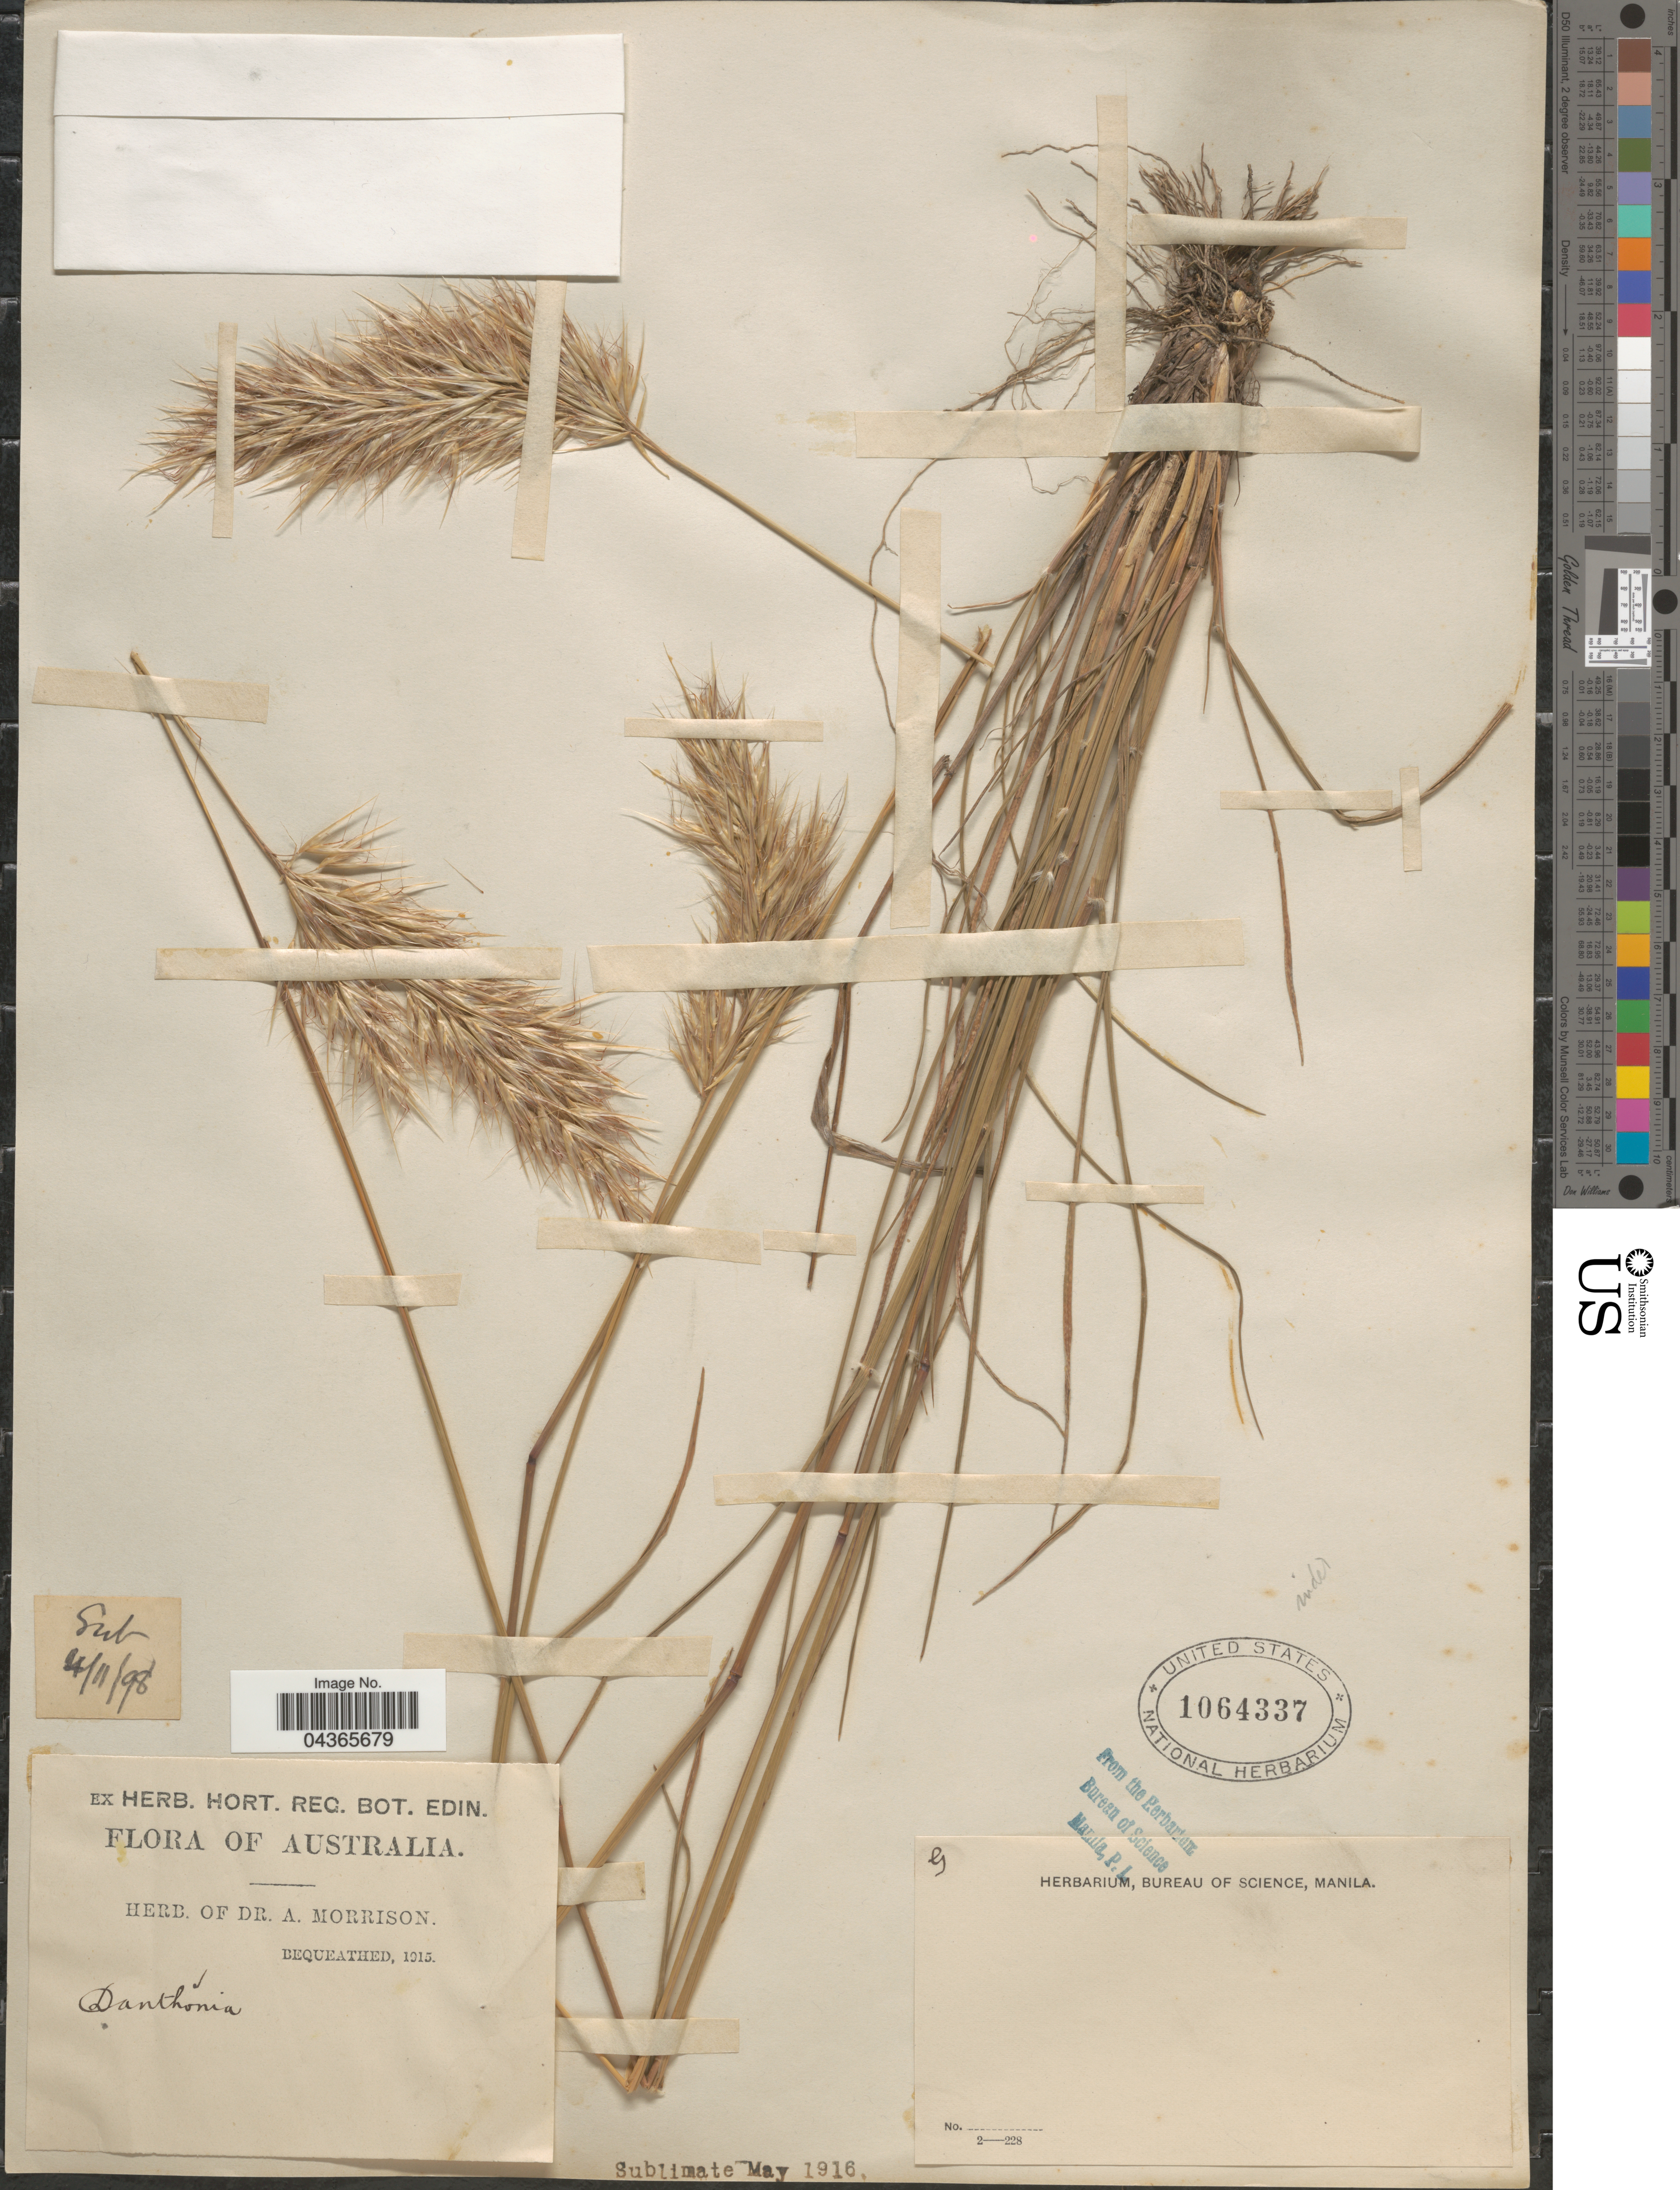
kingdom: Plantae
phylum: Tracheophyta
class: Liliopsida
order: Poales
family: Poaceae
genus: Rytidosperma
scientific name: Rytidosperma sp.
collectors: ex herb. Dr. A. Morrison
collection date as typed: Transcribed d/m/y: 4/11/98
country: Australia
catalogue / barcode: US 1064337